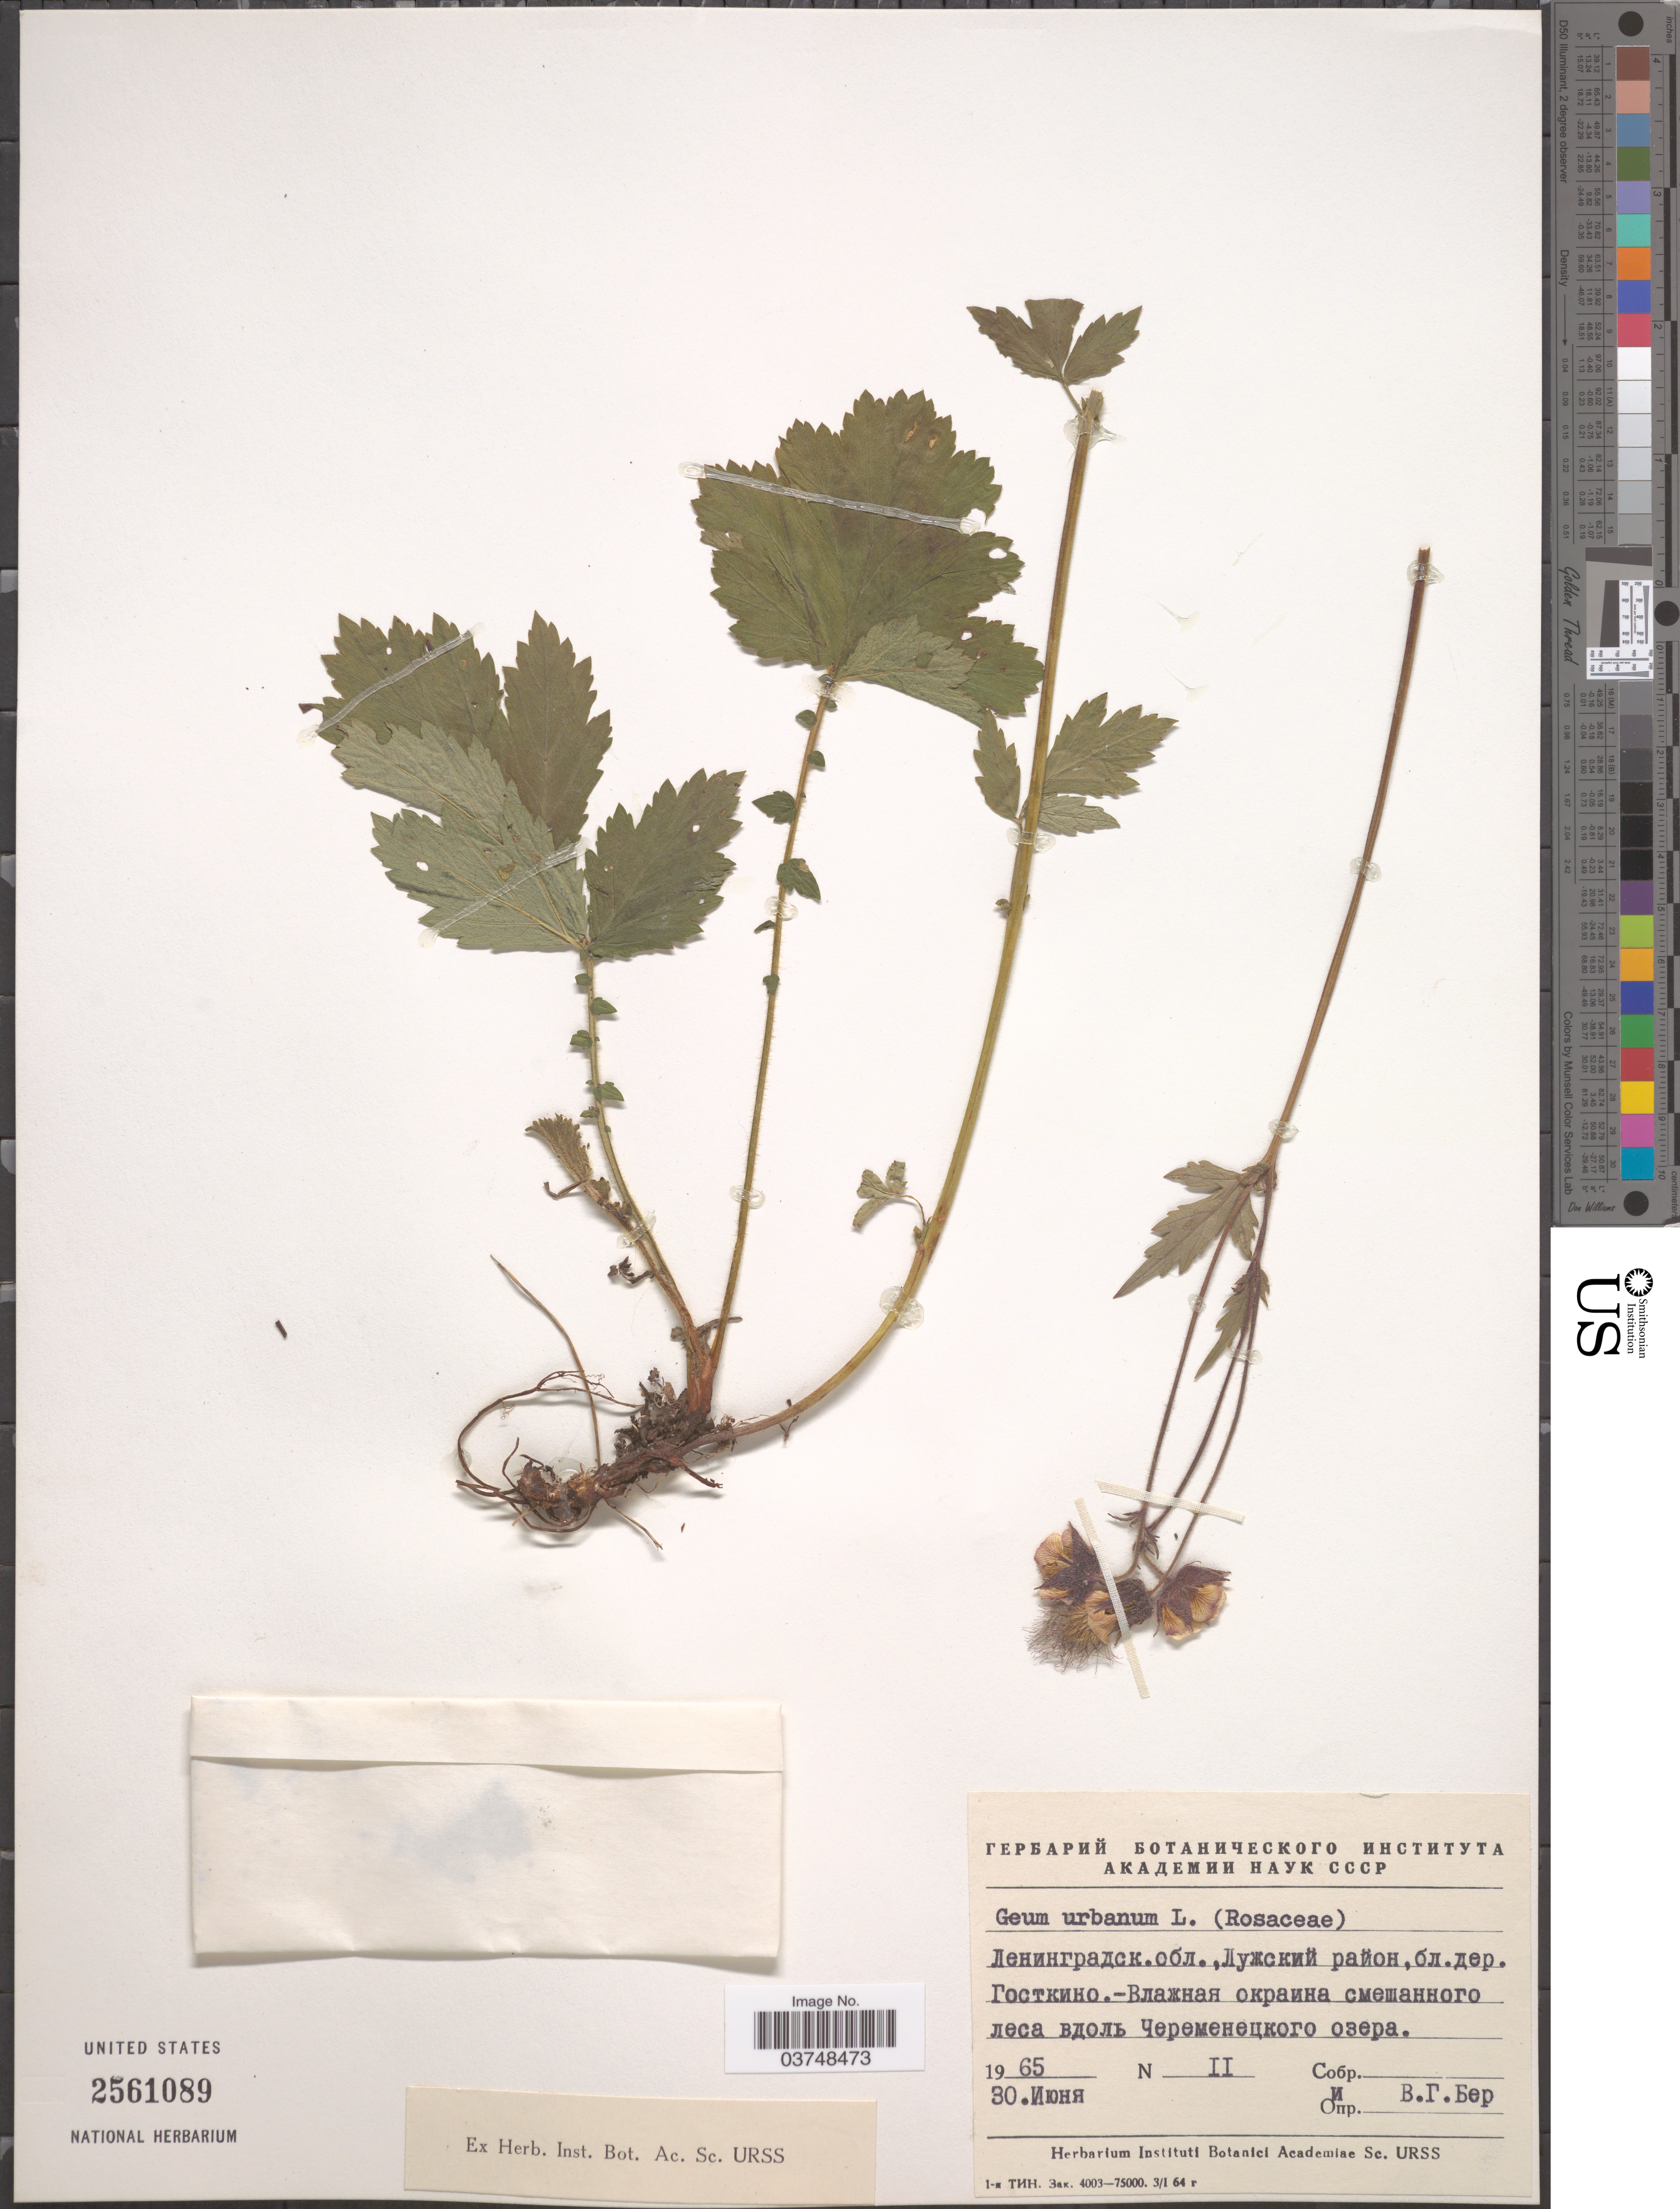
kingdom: Plantae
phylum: Tracheophyta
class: Magnoliopsida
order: Rosales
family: Rosaceae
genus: Geum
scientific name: Geum urbanum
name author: L.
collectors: X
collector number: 11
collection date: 1965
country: Russian Federation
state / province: Leningrad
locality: Luzhskiy Rayon, near village Gostkino, shore of Lake Cheremenetskoe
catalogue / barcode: US 2561089